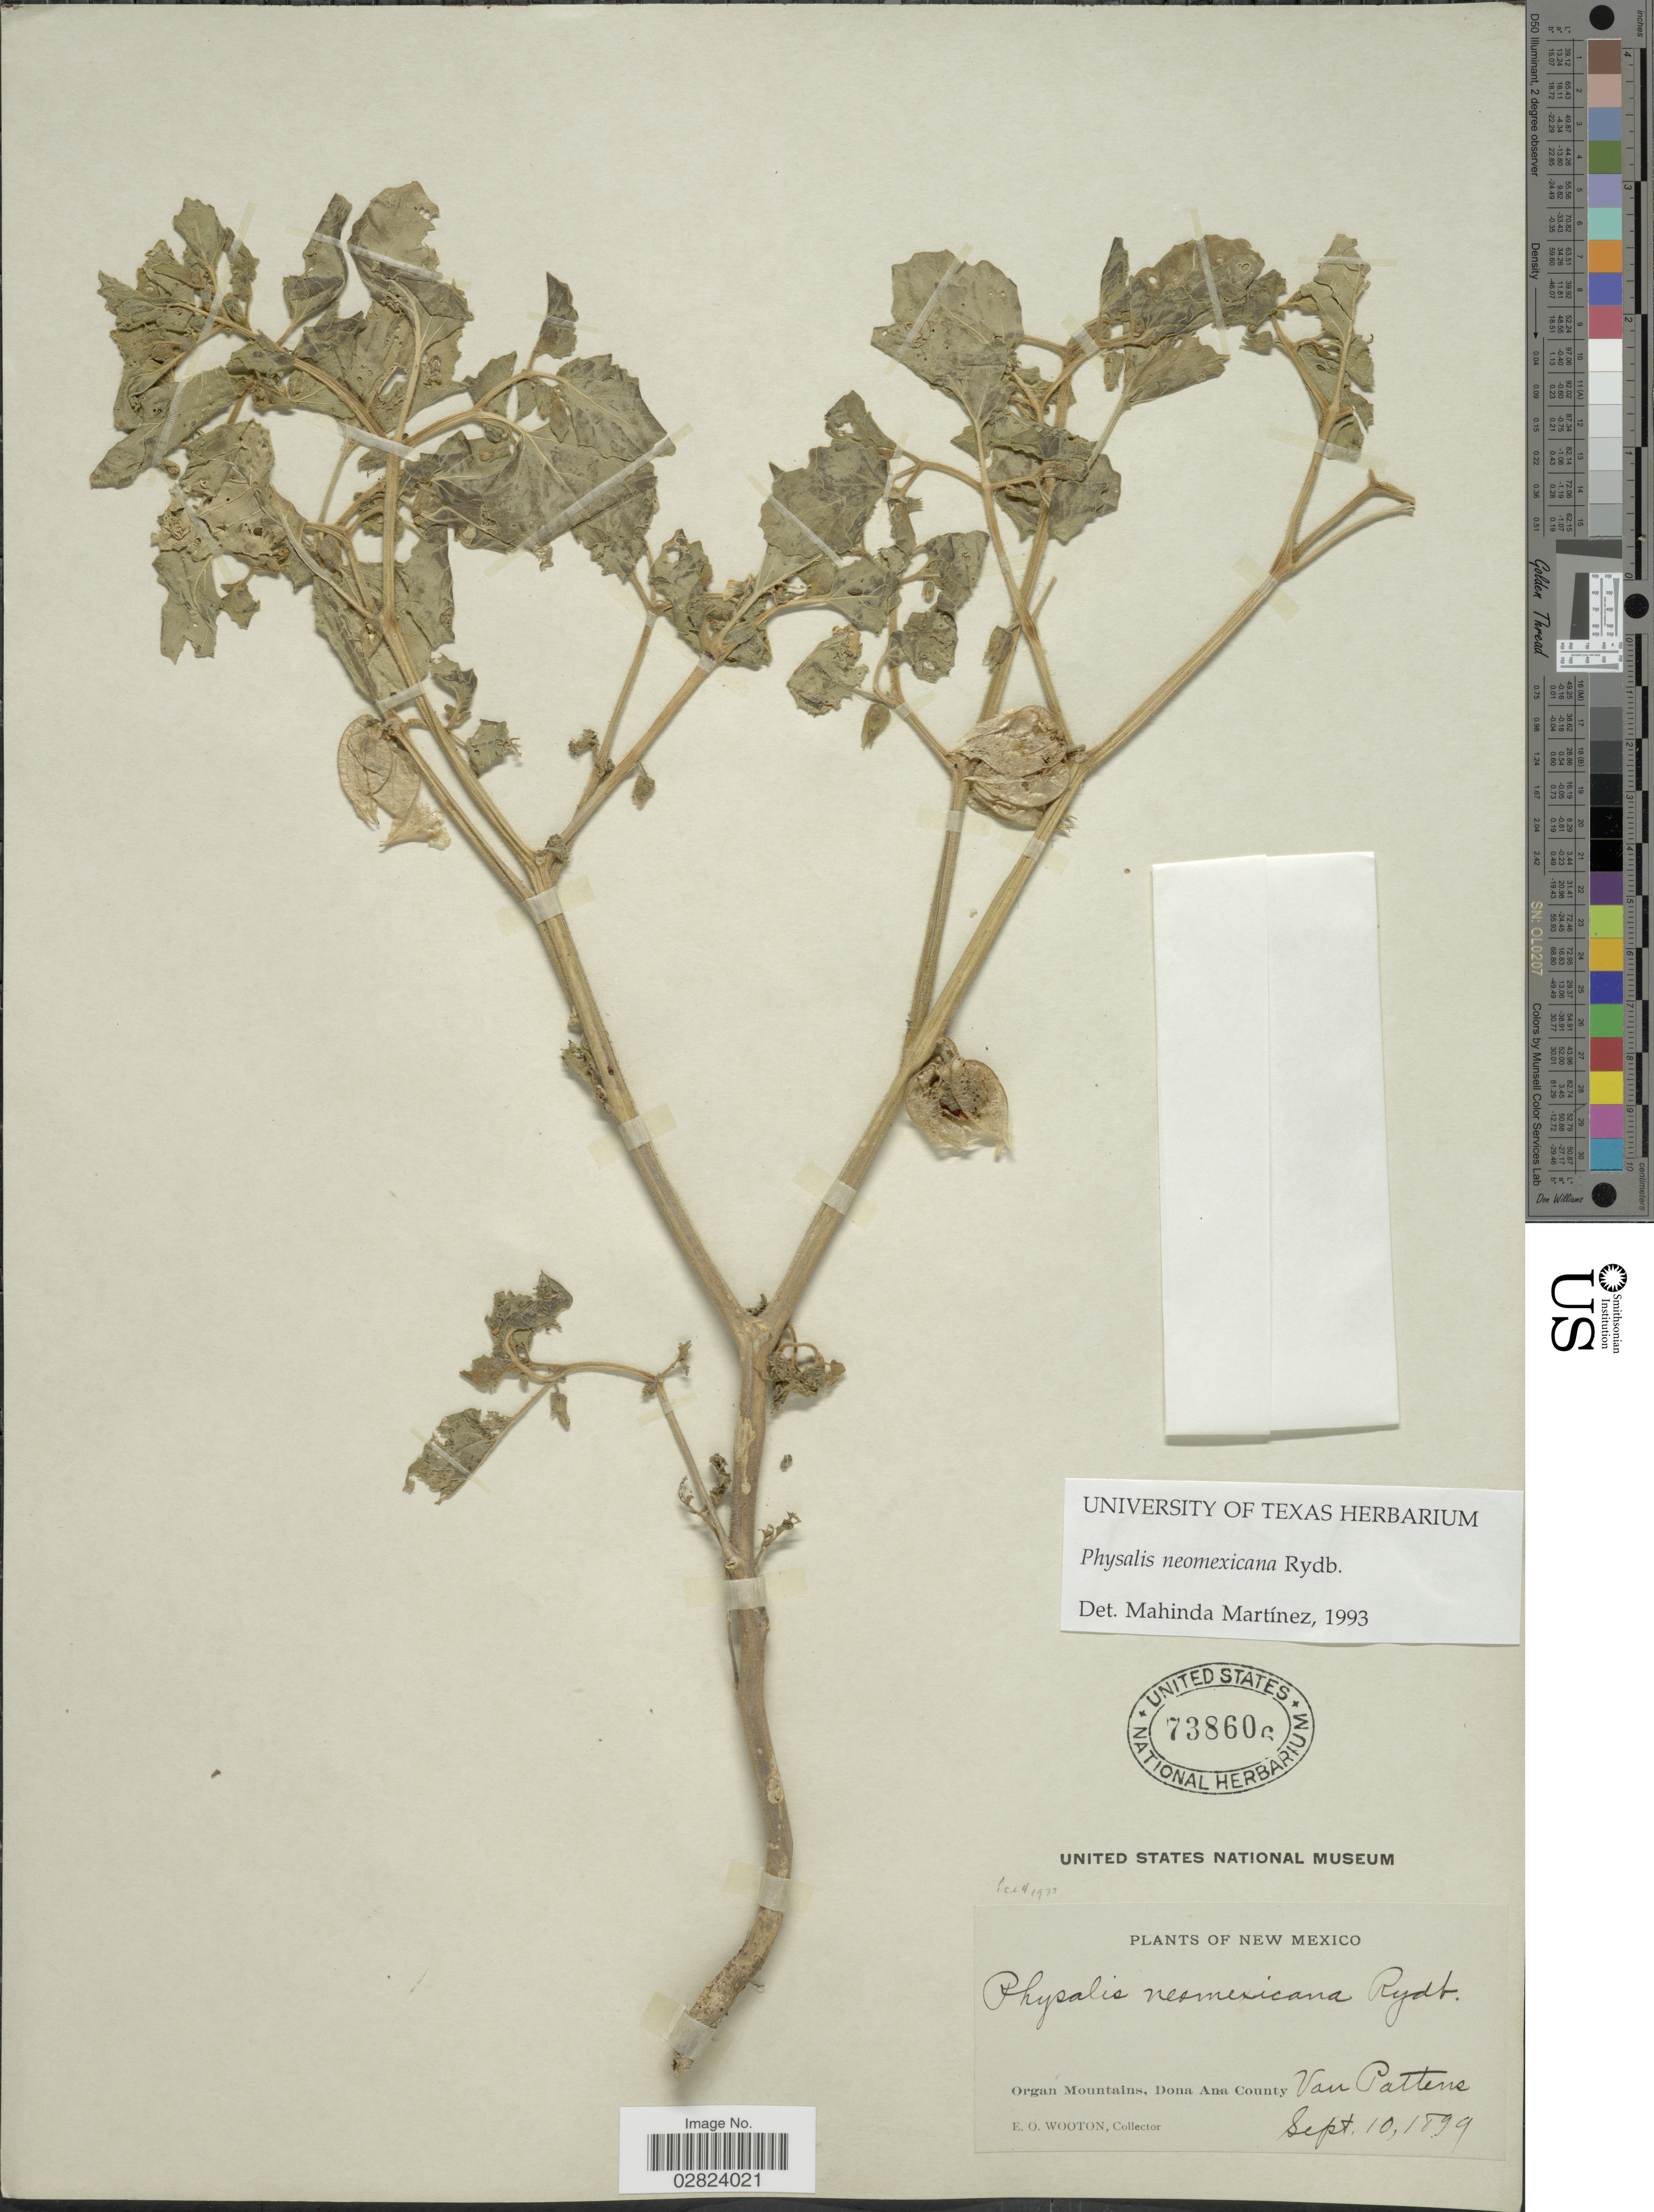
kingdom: Plantae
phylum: Tracheophyta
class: Magnoliopsida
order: Solanales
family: Solanaceae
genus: Physalis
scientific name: Physalis neomexicana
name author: Rydb.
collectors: E. O. Wooton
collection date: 1899-09-10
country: United States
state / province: New Mexico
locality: Organ Mountains, Dona Ana County. Van Pattens.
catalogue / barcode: US 738606